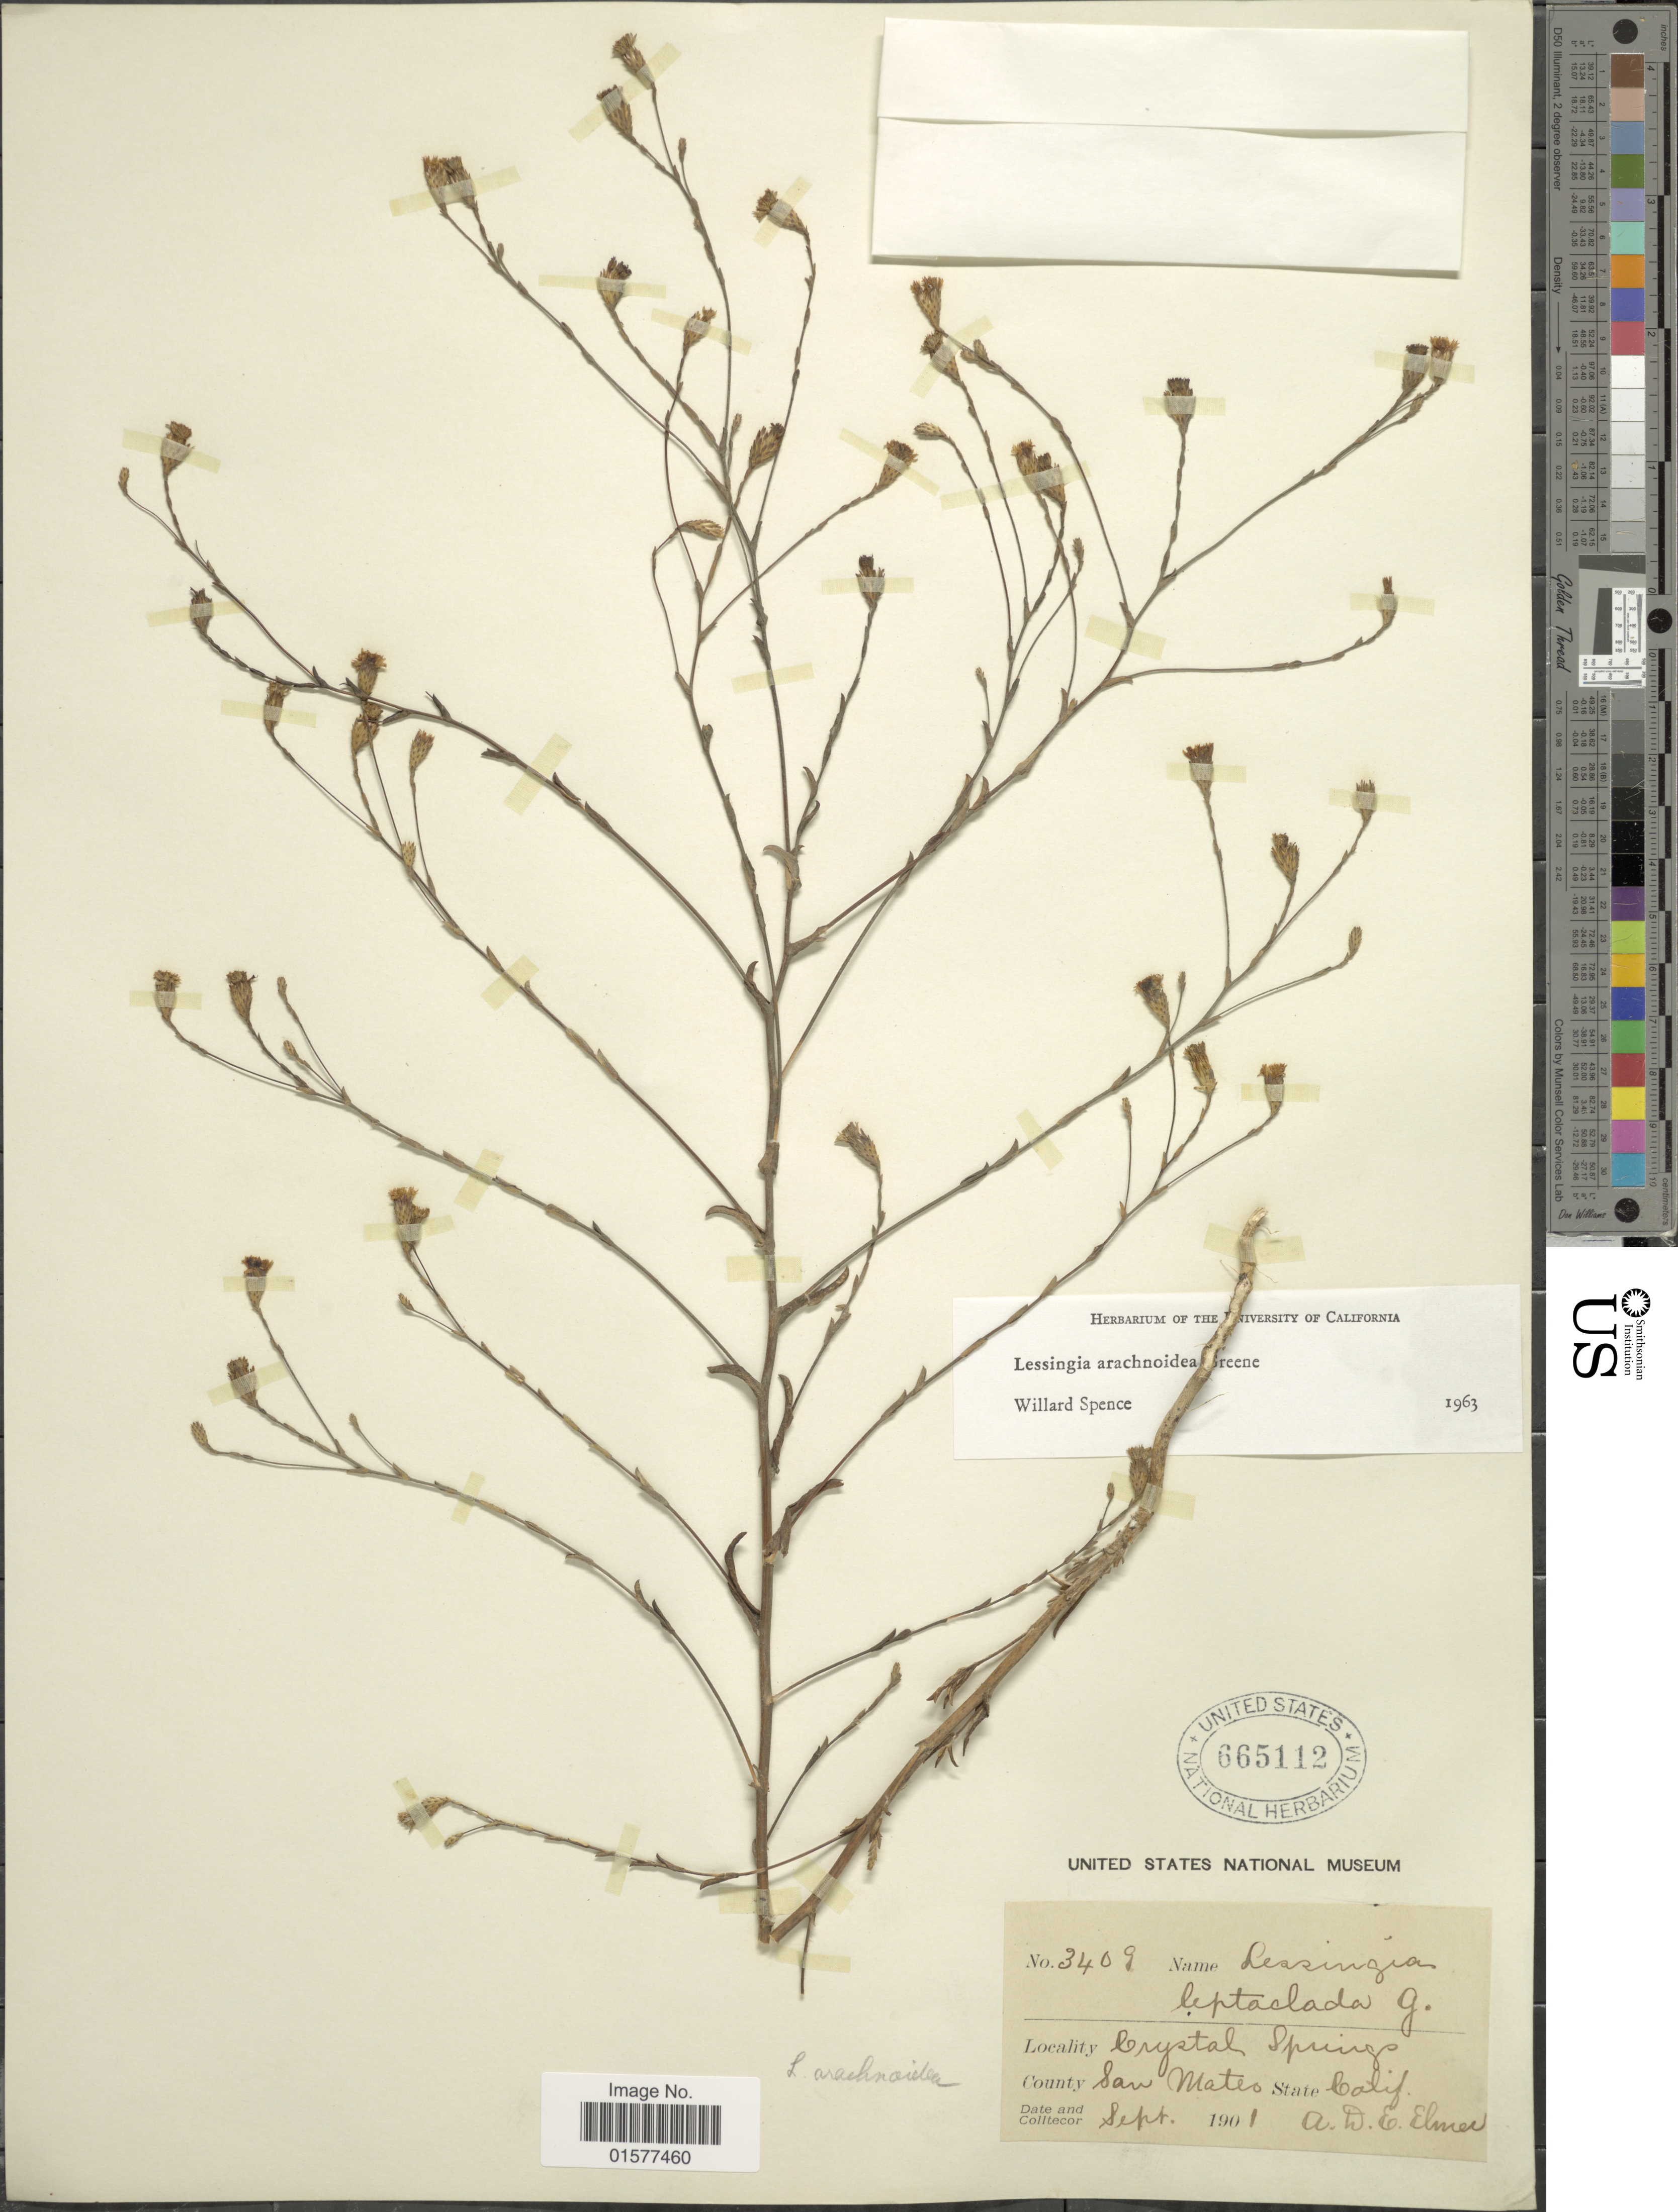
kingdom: Plantae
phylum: Tracheophyta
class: Magnoliopsida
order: Asterales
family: Asteraceae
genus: Lessingia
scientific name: Lessingia arachnoidea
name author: Greene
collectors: A. D. E. Elmer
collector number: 3409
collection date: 1901-09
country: United States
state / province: California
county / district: San Mateo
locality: Crystal Springs lake, County San Mateo, State Calif.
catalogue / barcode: US 665112